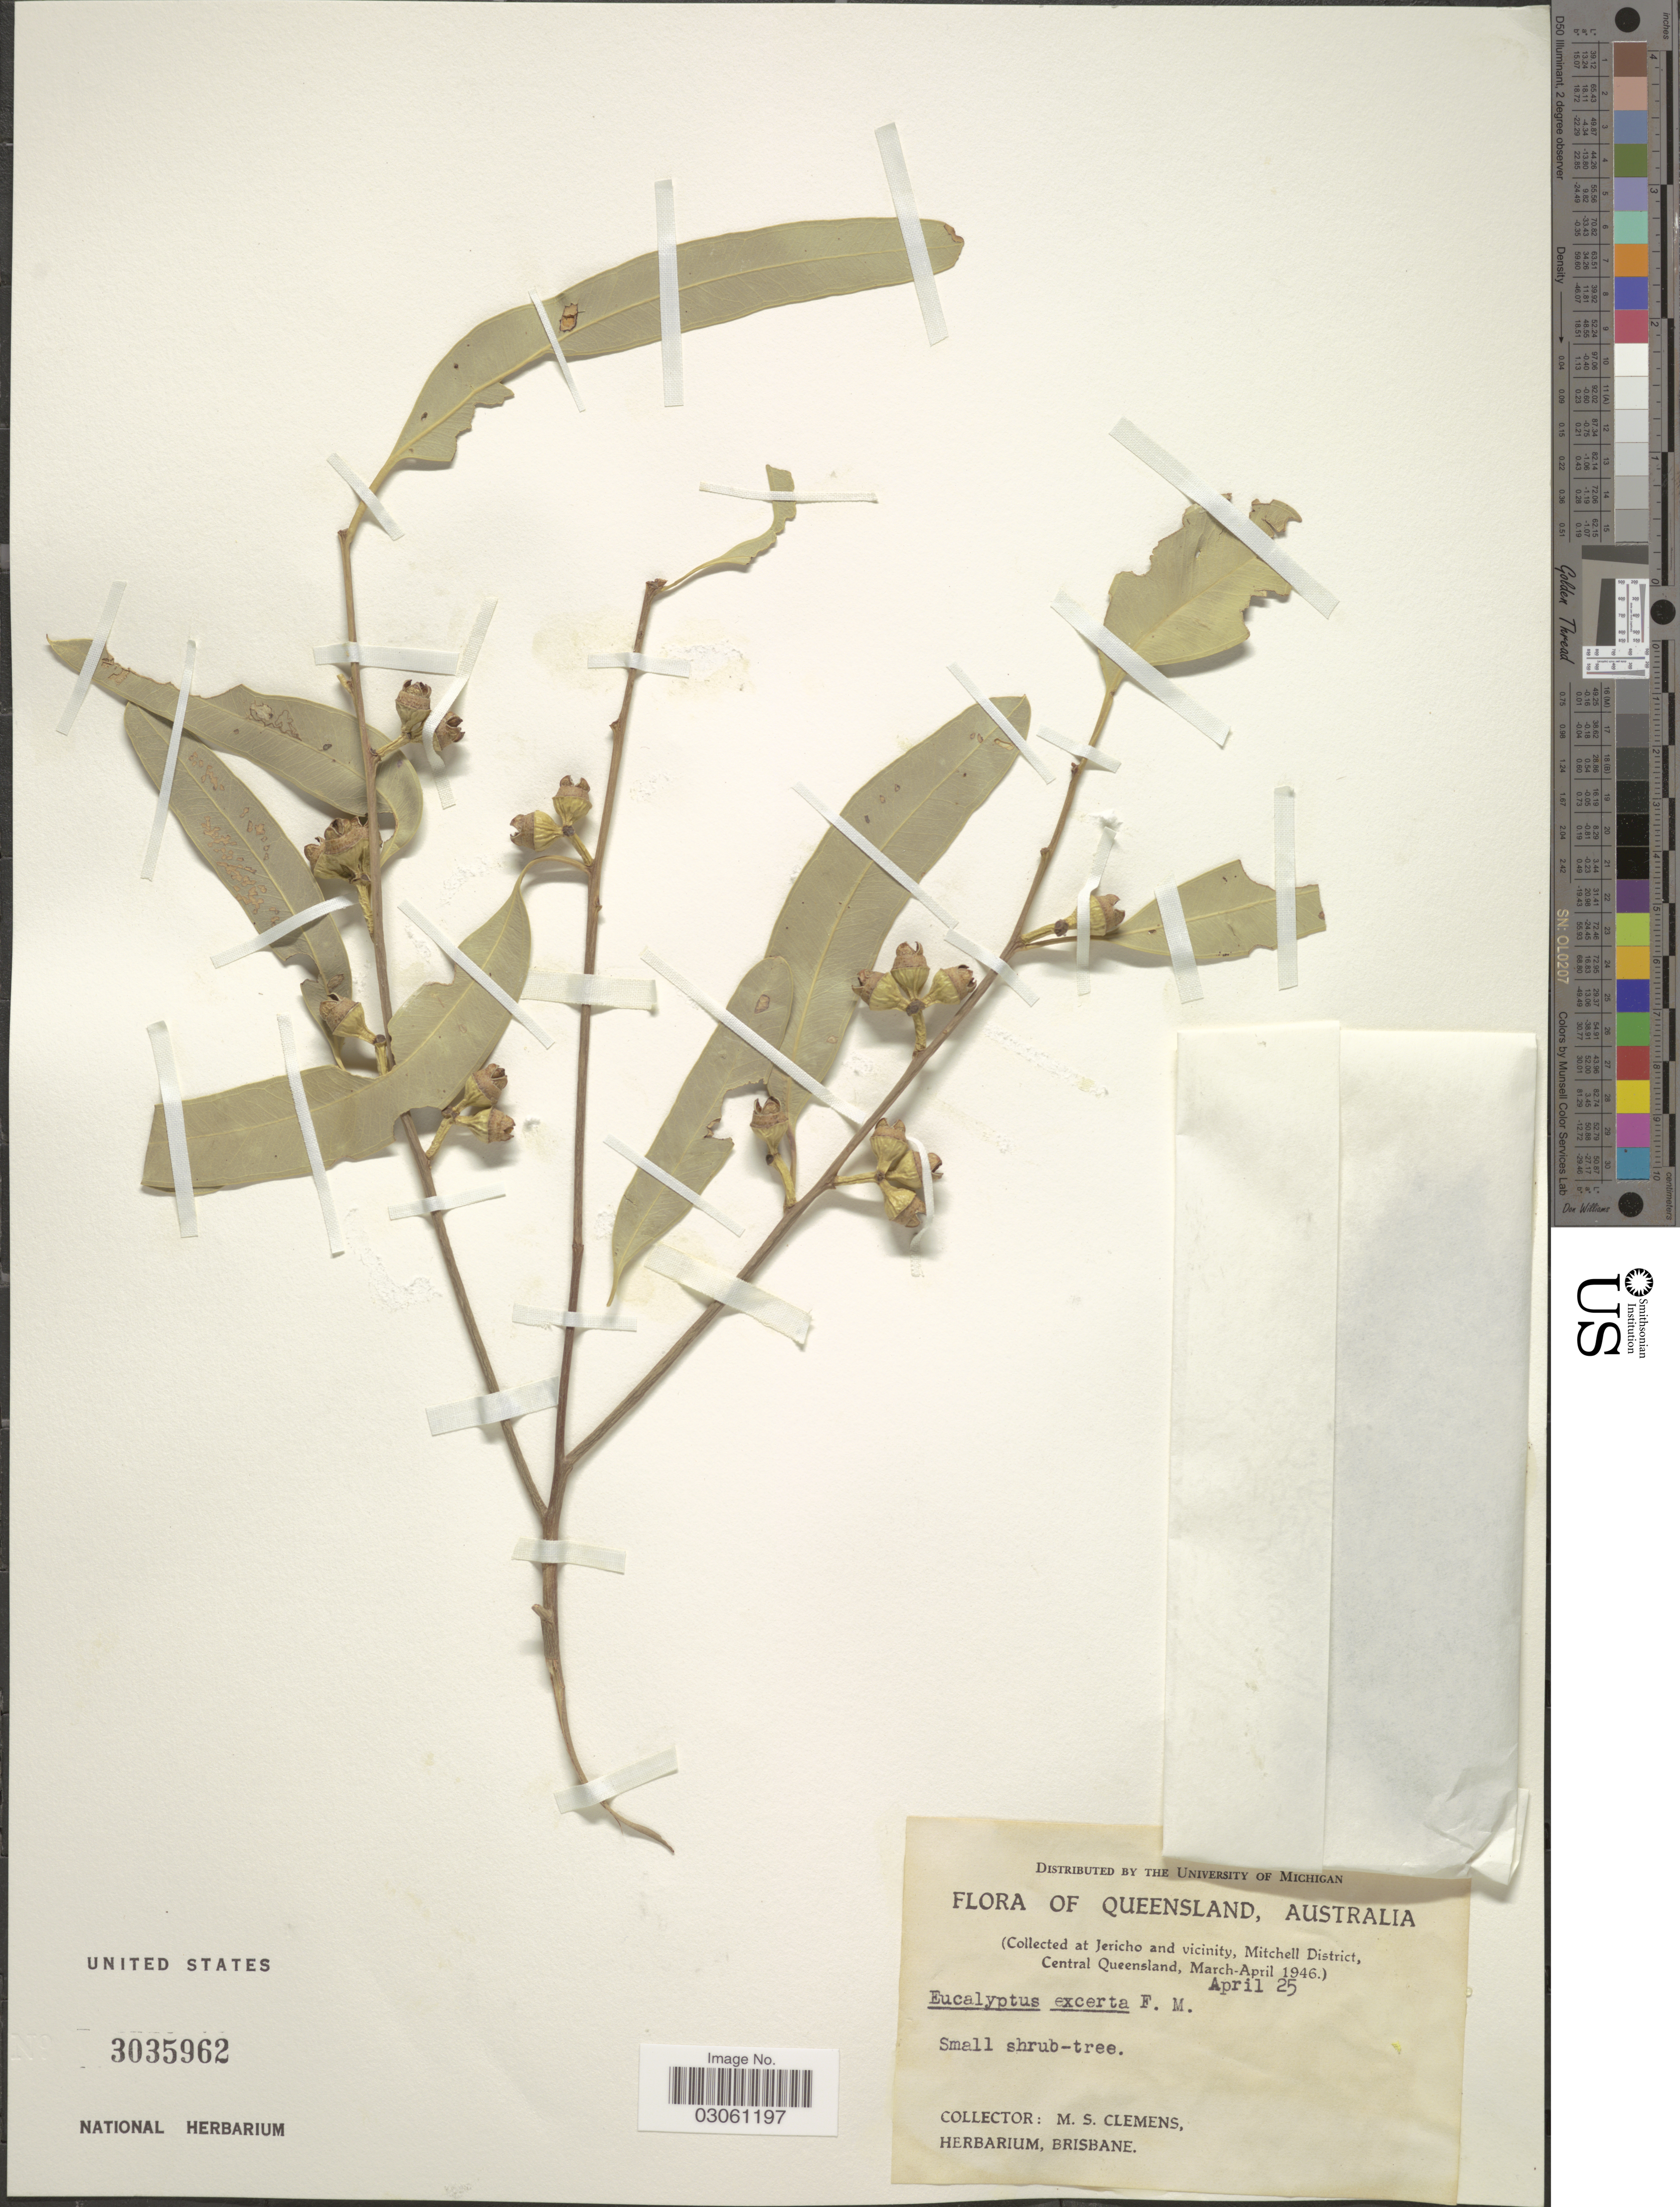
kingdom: Plantae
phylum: Tracheophyta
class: Magnoliopsida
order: Myrtales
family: Myrtaceae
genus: Eucalyptus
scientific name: Eucalyptus exserta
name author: F. Muell.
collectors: M. S. Clemens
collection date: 1946-04-25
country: Australia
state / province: Queensland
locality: At Jericho and vicinity, Mitchell District, Central Queensland.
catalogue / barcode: US 3035962